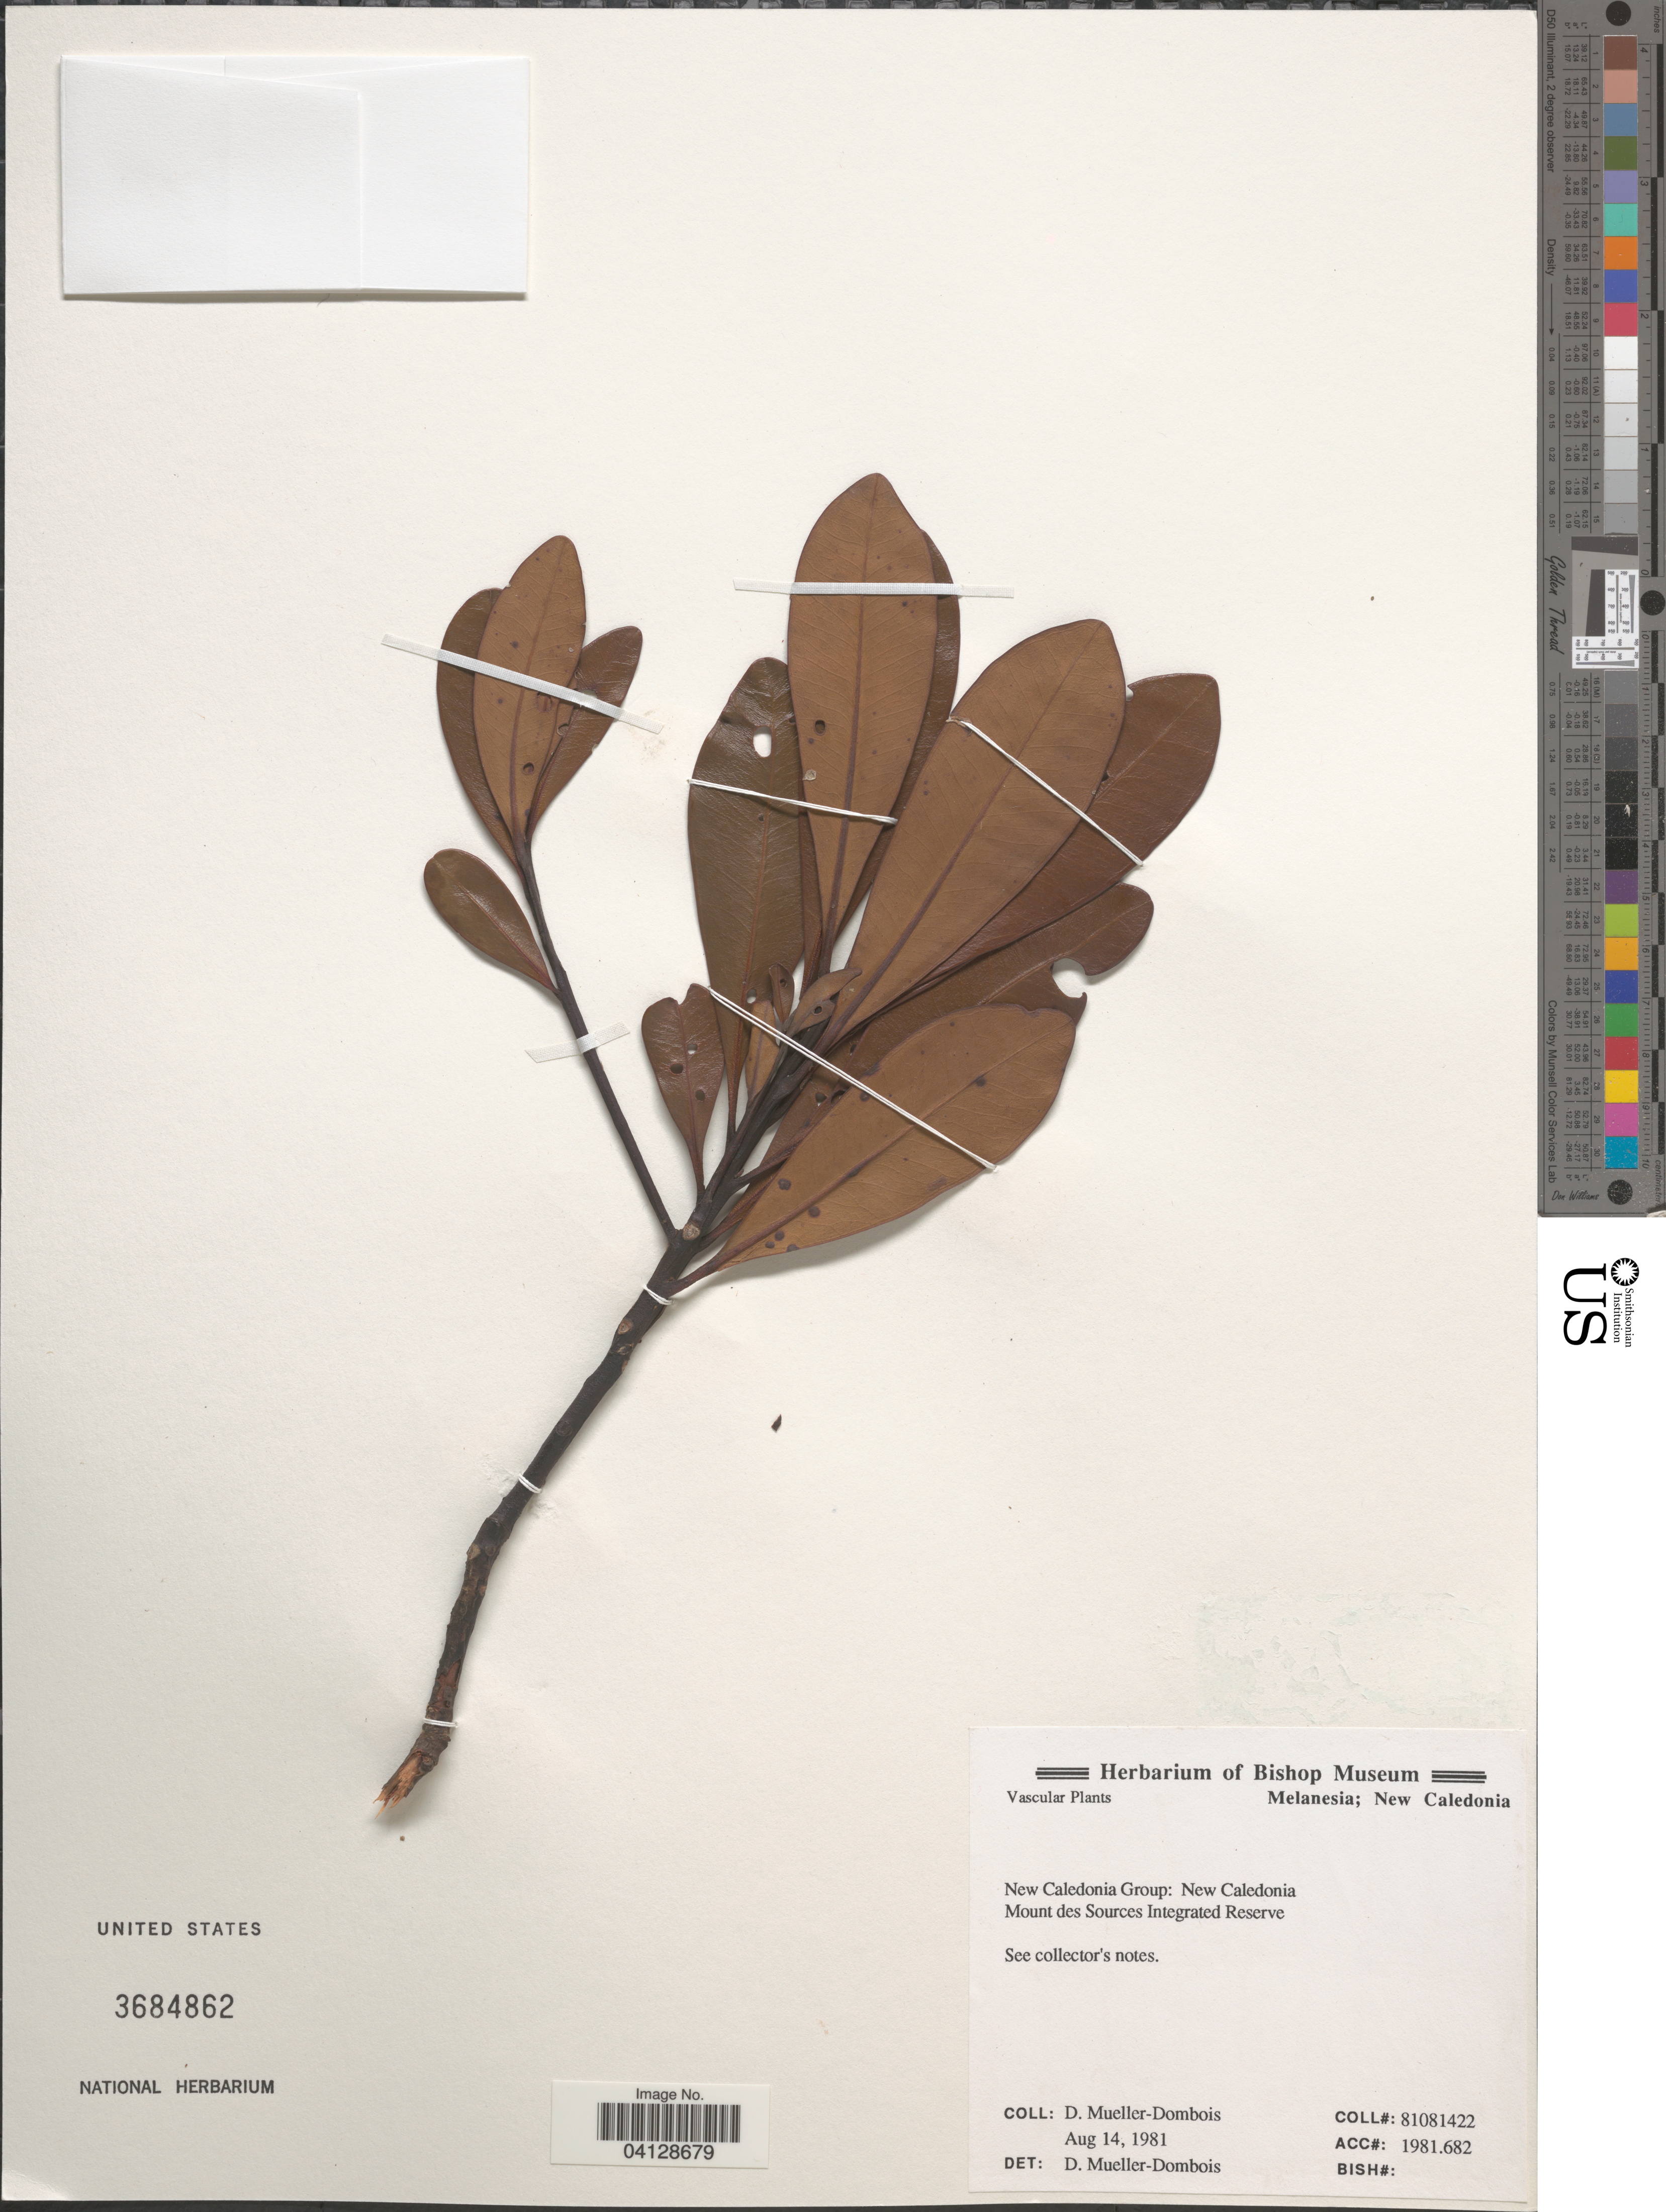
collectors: D. Mueller-Dombois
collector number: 81081422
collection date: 1981-08-14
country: New Caledonia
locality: Melanesia. New Caledonia Group: New Caledonia. Mount des Sources Integrated Reserve.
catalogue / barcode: US 3684862